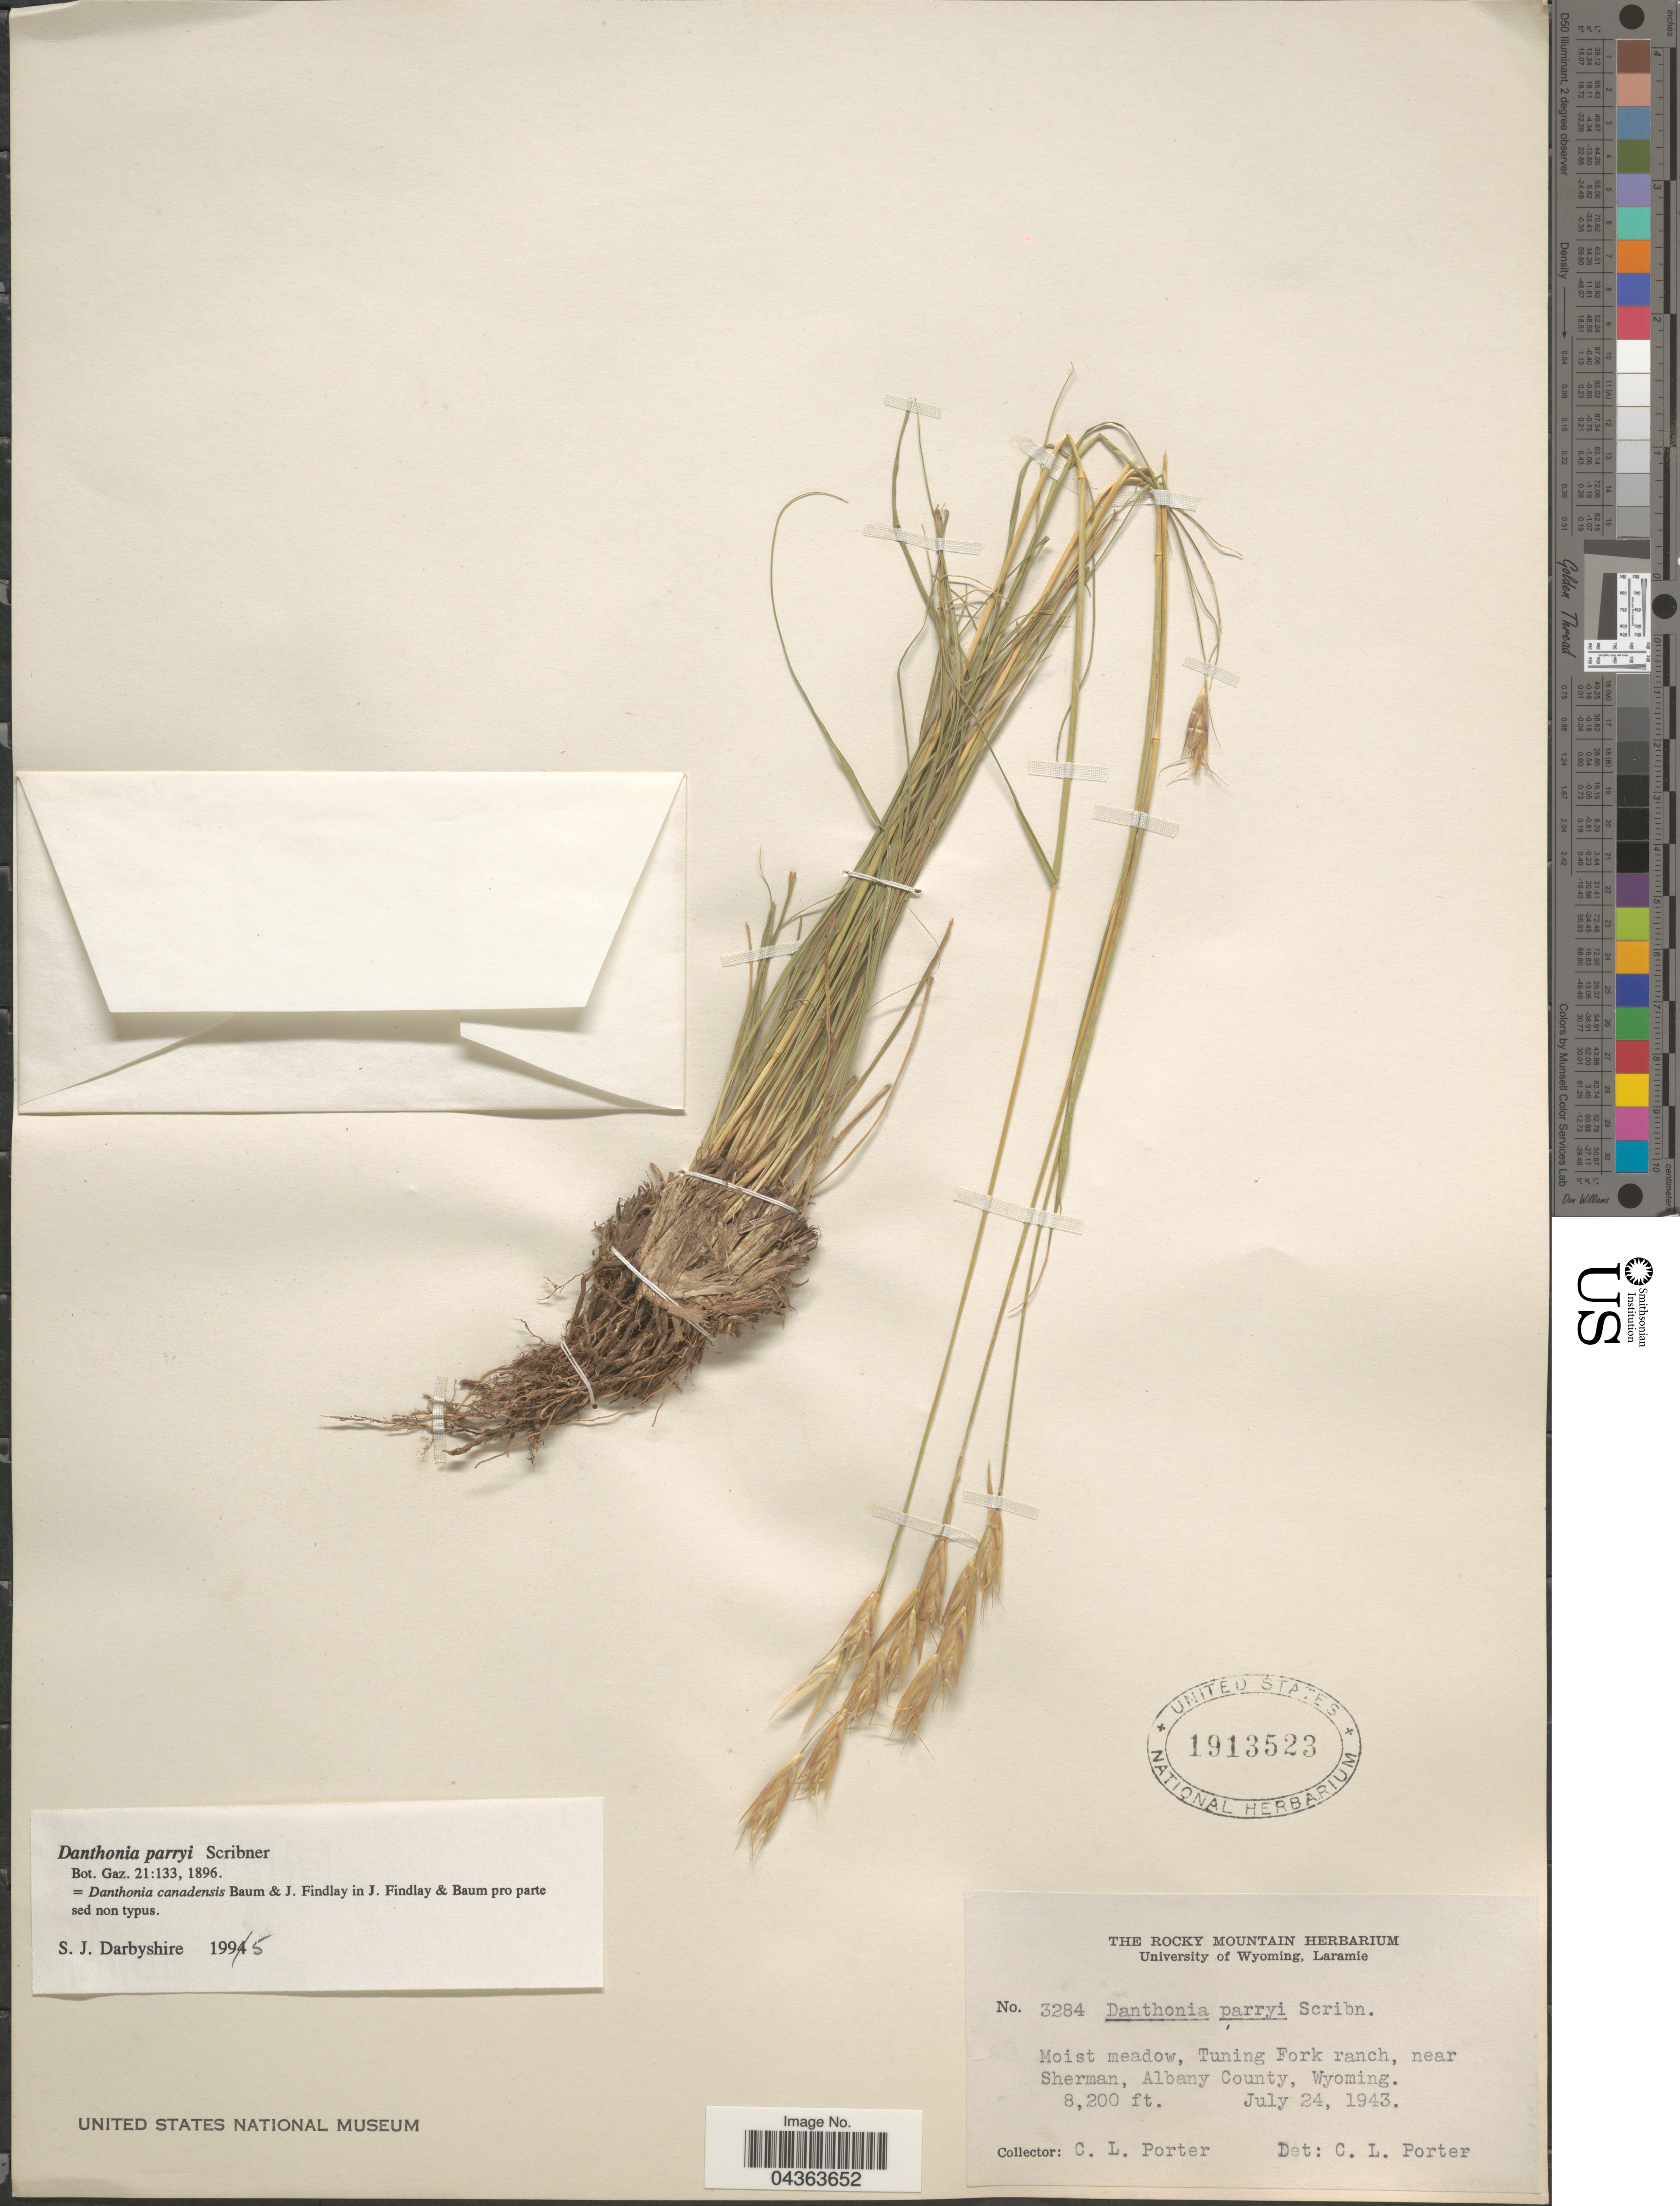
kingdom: Plantae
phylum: Tracheophyta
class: Liliopsida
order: Poales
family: Poaceae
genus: Danthonia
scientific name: Danthonia parryi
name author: Scribn.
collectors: C. L. Porter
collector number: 3284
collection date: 1943-07-24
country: United States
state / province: Wyoming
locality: Moist meadow, Tuning Fork ranch, near Sherman, Albany County.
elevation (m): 2499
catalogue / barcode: US 1913523